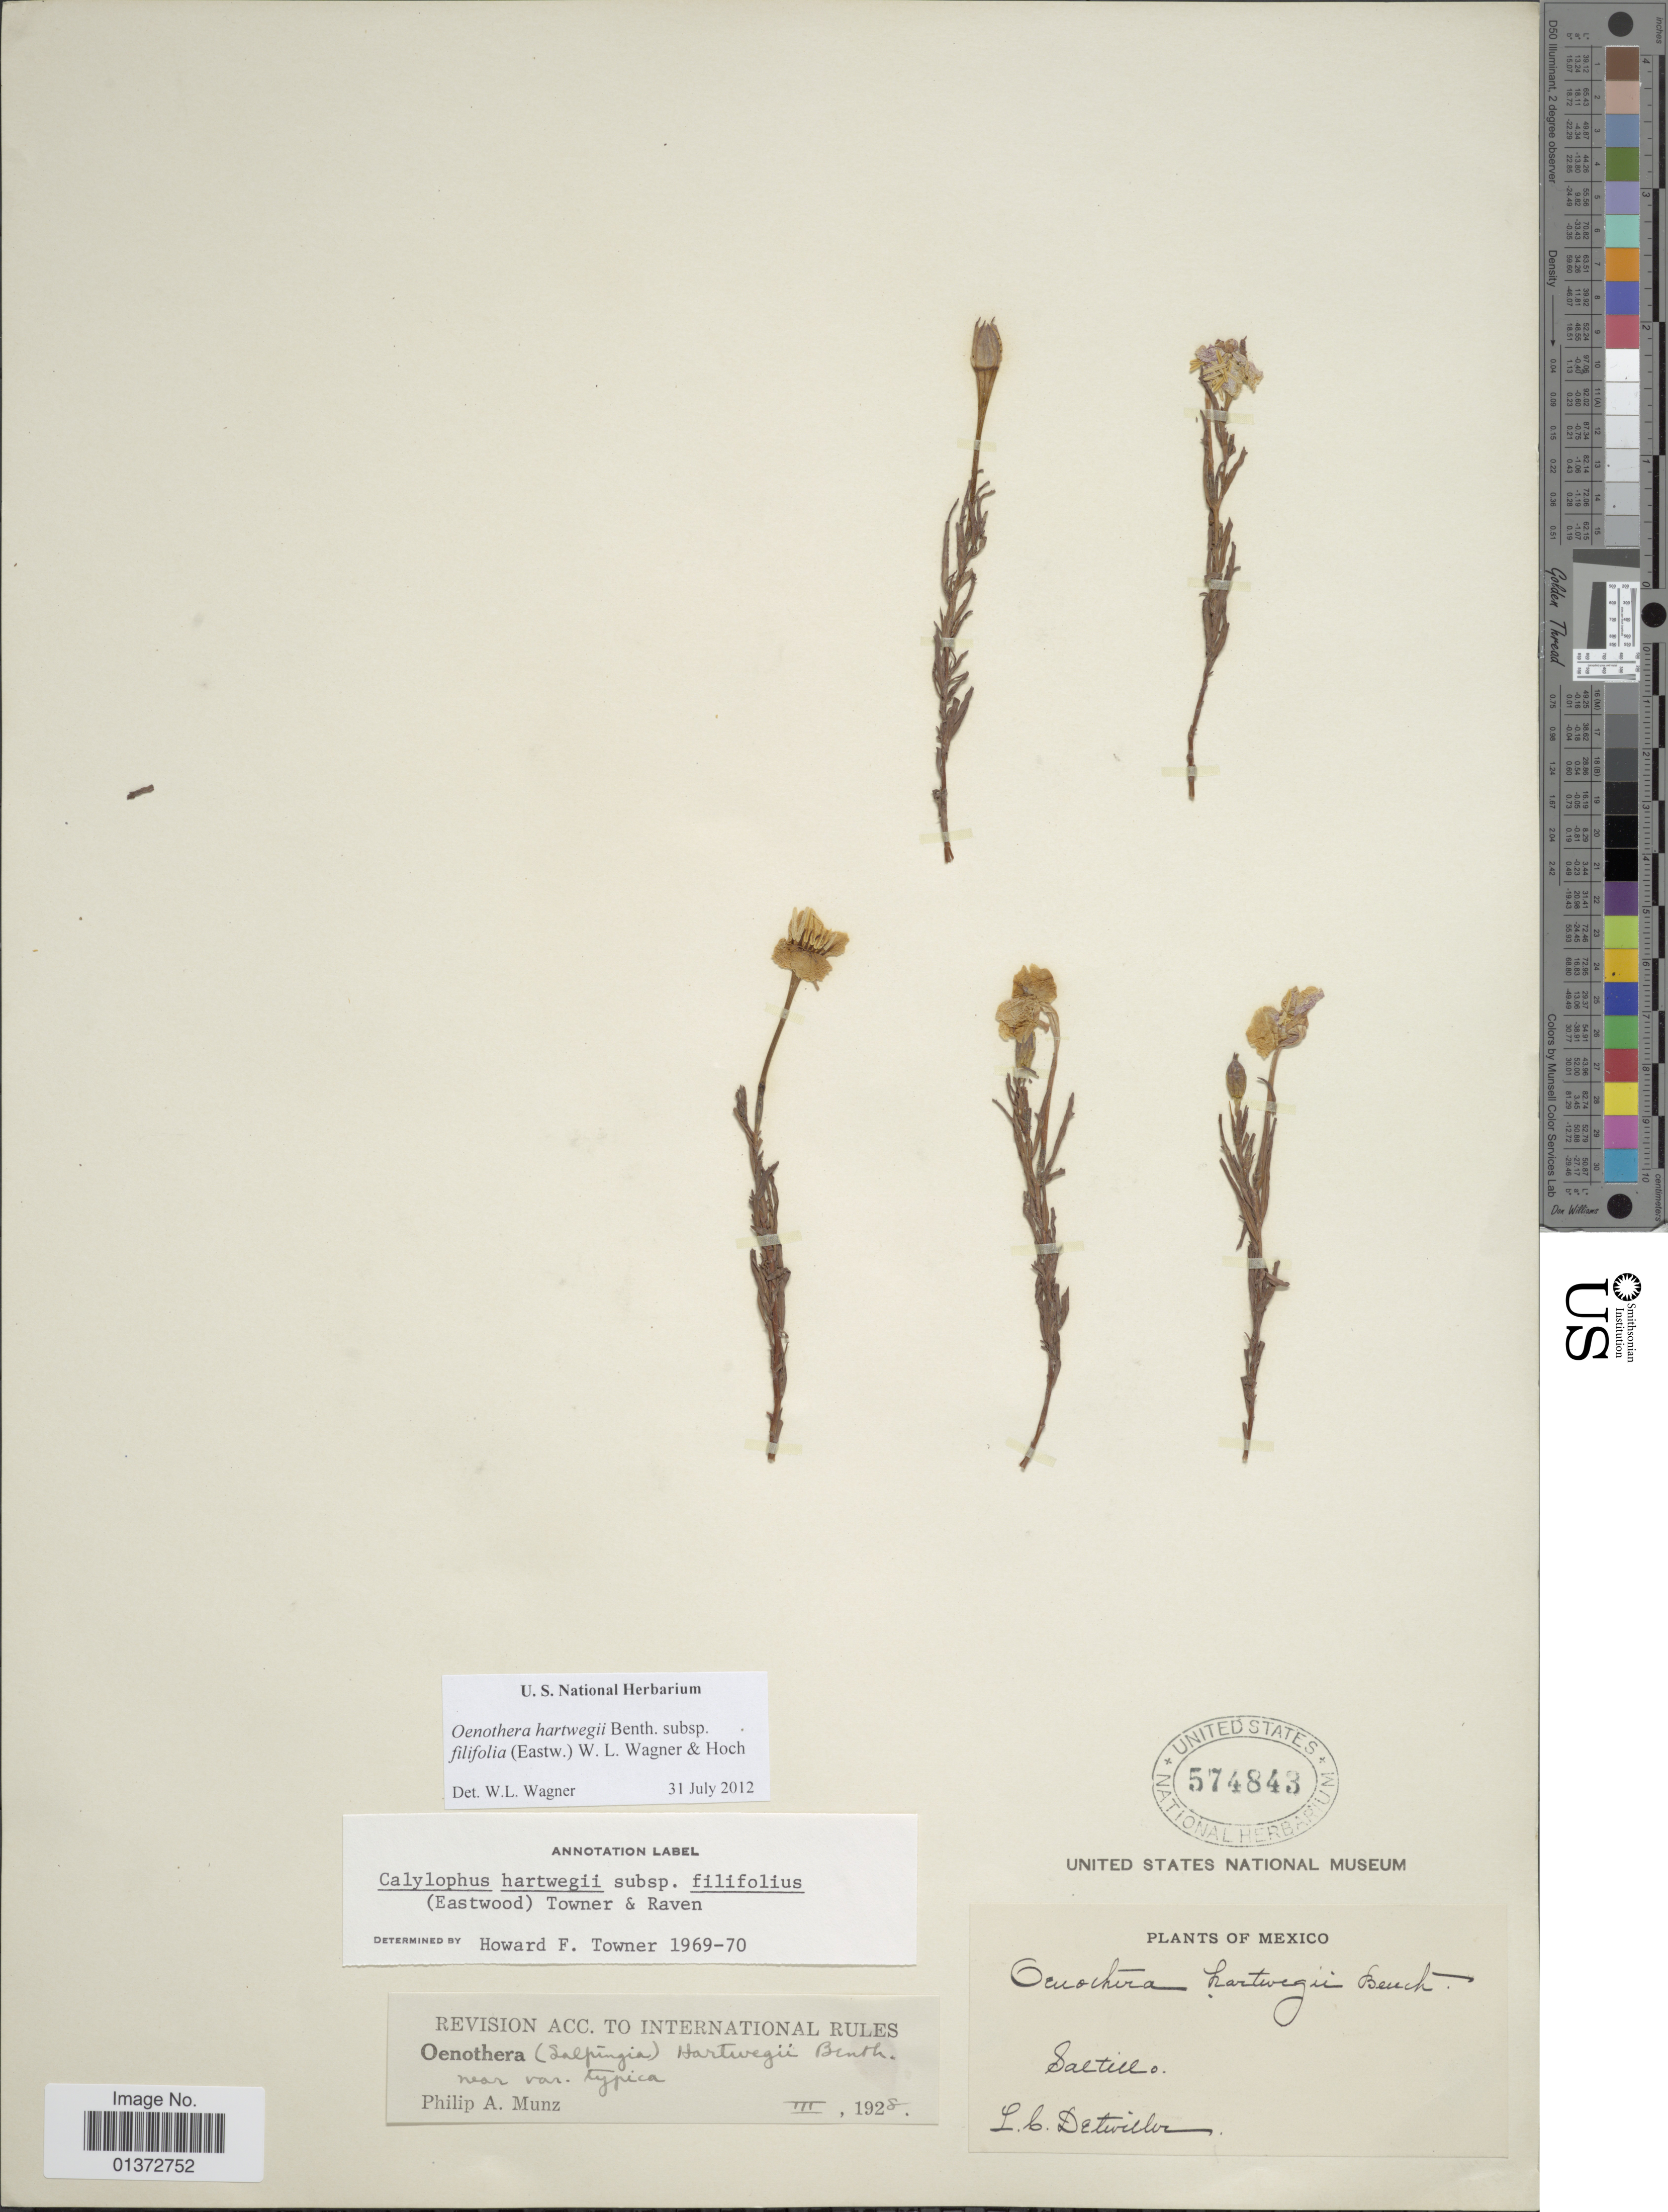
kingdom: Plantae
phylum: Tracheophyta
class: Magnoliopsida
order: Myrtales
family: Onagraceae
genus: Oenothera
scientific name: Oenothera hartwegii subsp. filifolia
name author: (Eastw.) W.L. Wagner & Hoch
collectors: L. Detwiller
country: Mexico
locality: Saltillo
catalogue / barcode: US 574843